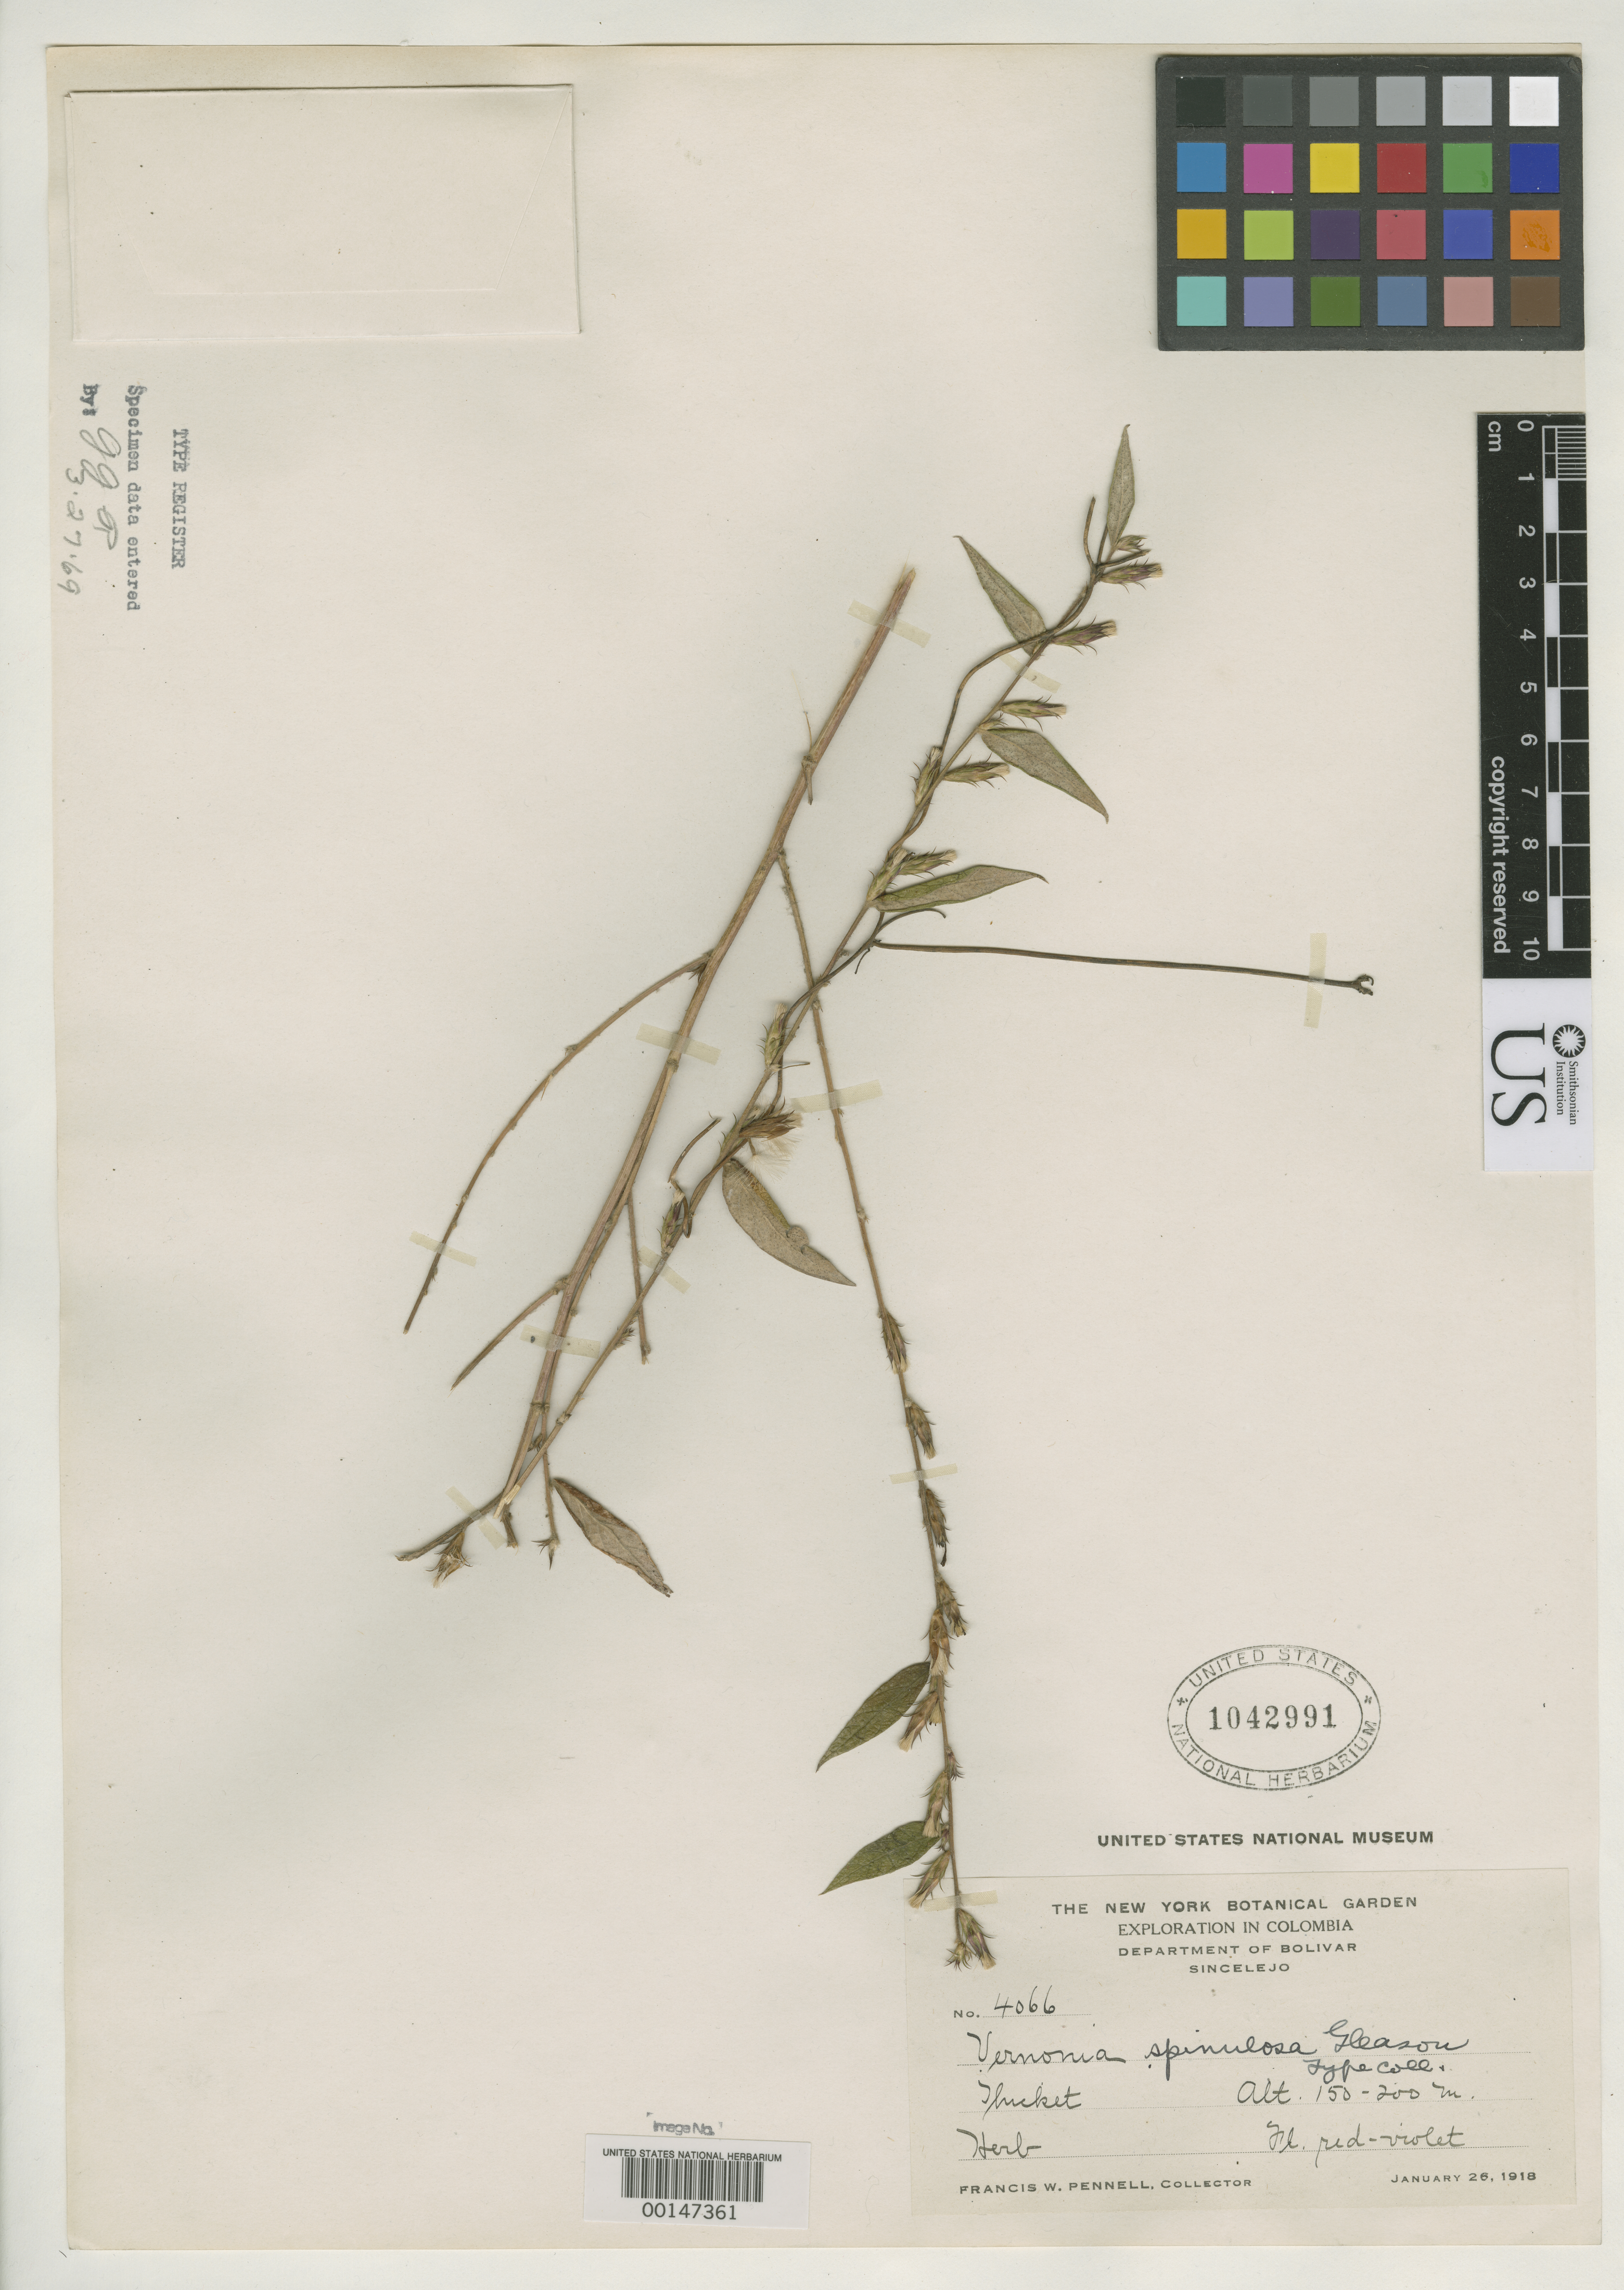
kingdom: Plantae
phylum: Tracheophyta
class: Magnoliopsida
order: Asterales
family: Asteraceae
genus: Vernonia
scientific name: Vernonia spinulosa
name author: Gleason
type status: Isotype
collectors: F. W. Pennell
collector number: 4066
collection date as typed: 26 Jan 1918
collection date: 1918-01-26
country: Colombia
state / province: Bolívar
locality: Sincelejo.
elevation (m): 250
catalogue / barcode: US 1042991